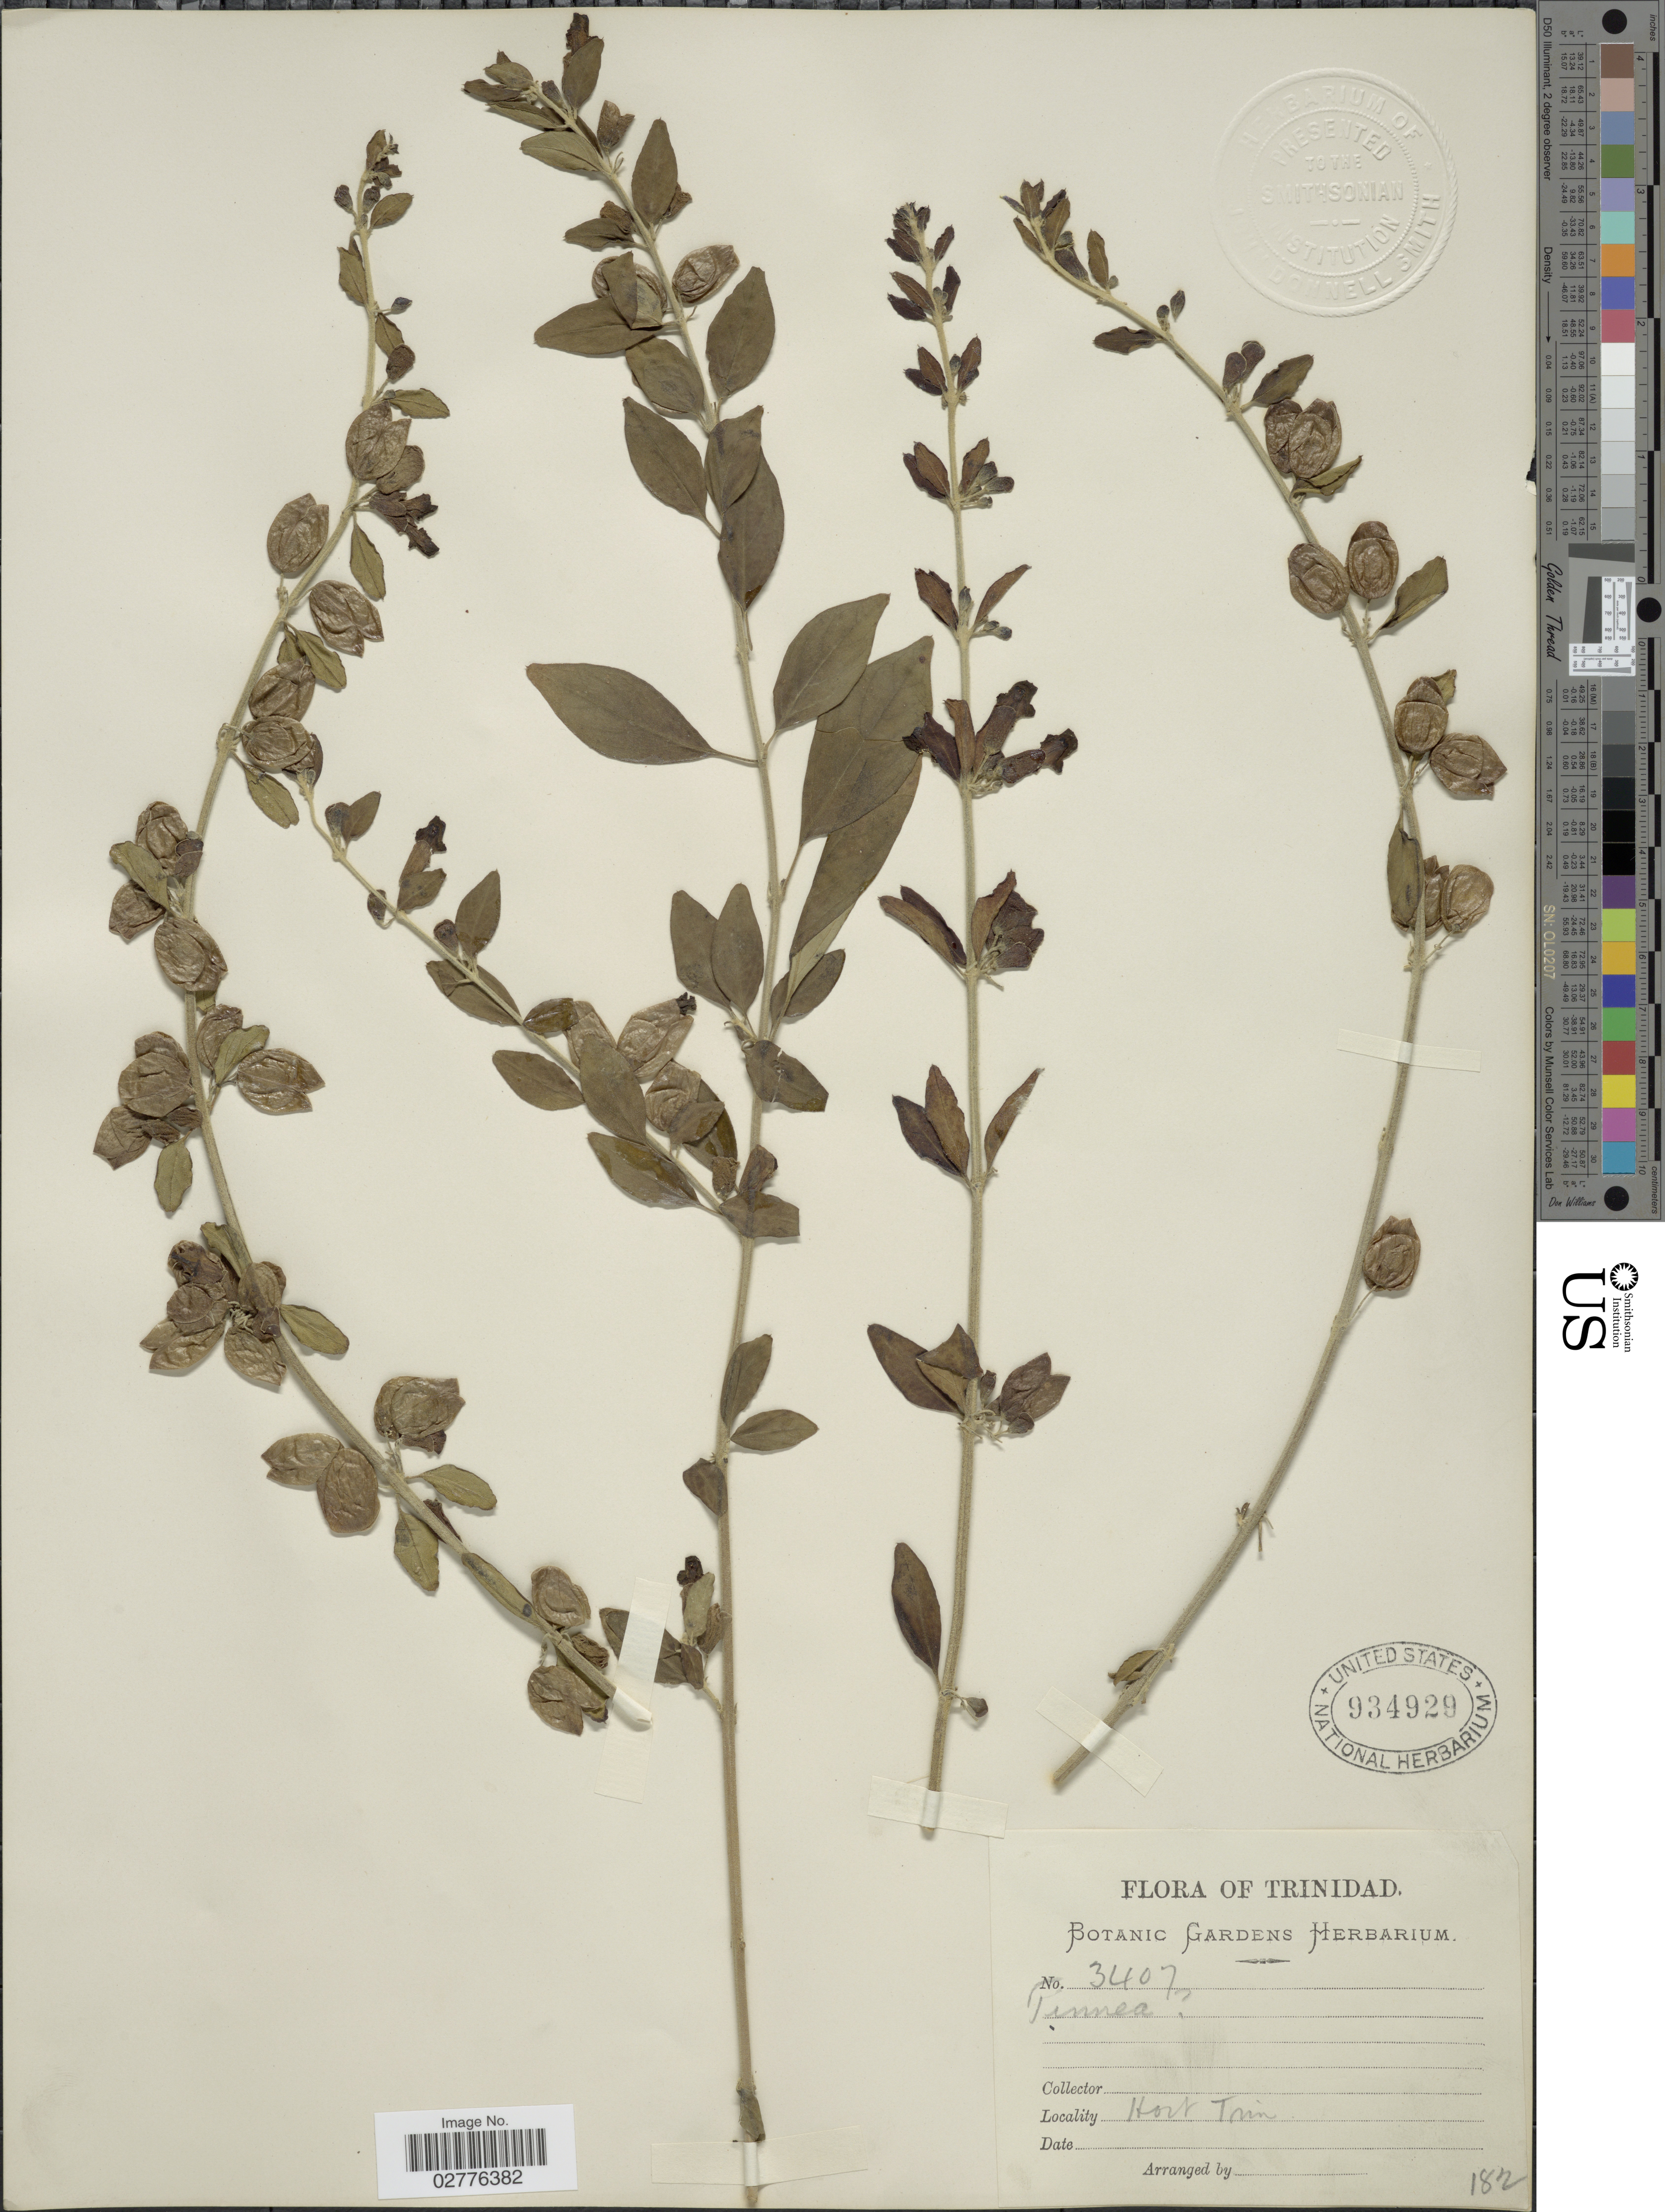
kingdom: Plantae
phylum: Tracheophyta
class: Magnoliopsida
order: Lamiales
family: Lamiaceae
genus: Tinnea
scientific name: Tinnea sp.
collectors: ex herb. Botanic Gardens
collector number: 3407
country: Trinidad and Tobago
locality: Trinidad. Hort. Trin.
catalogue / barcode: US 934929